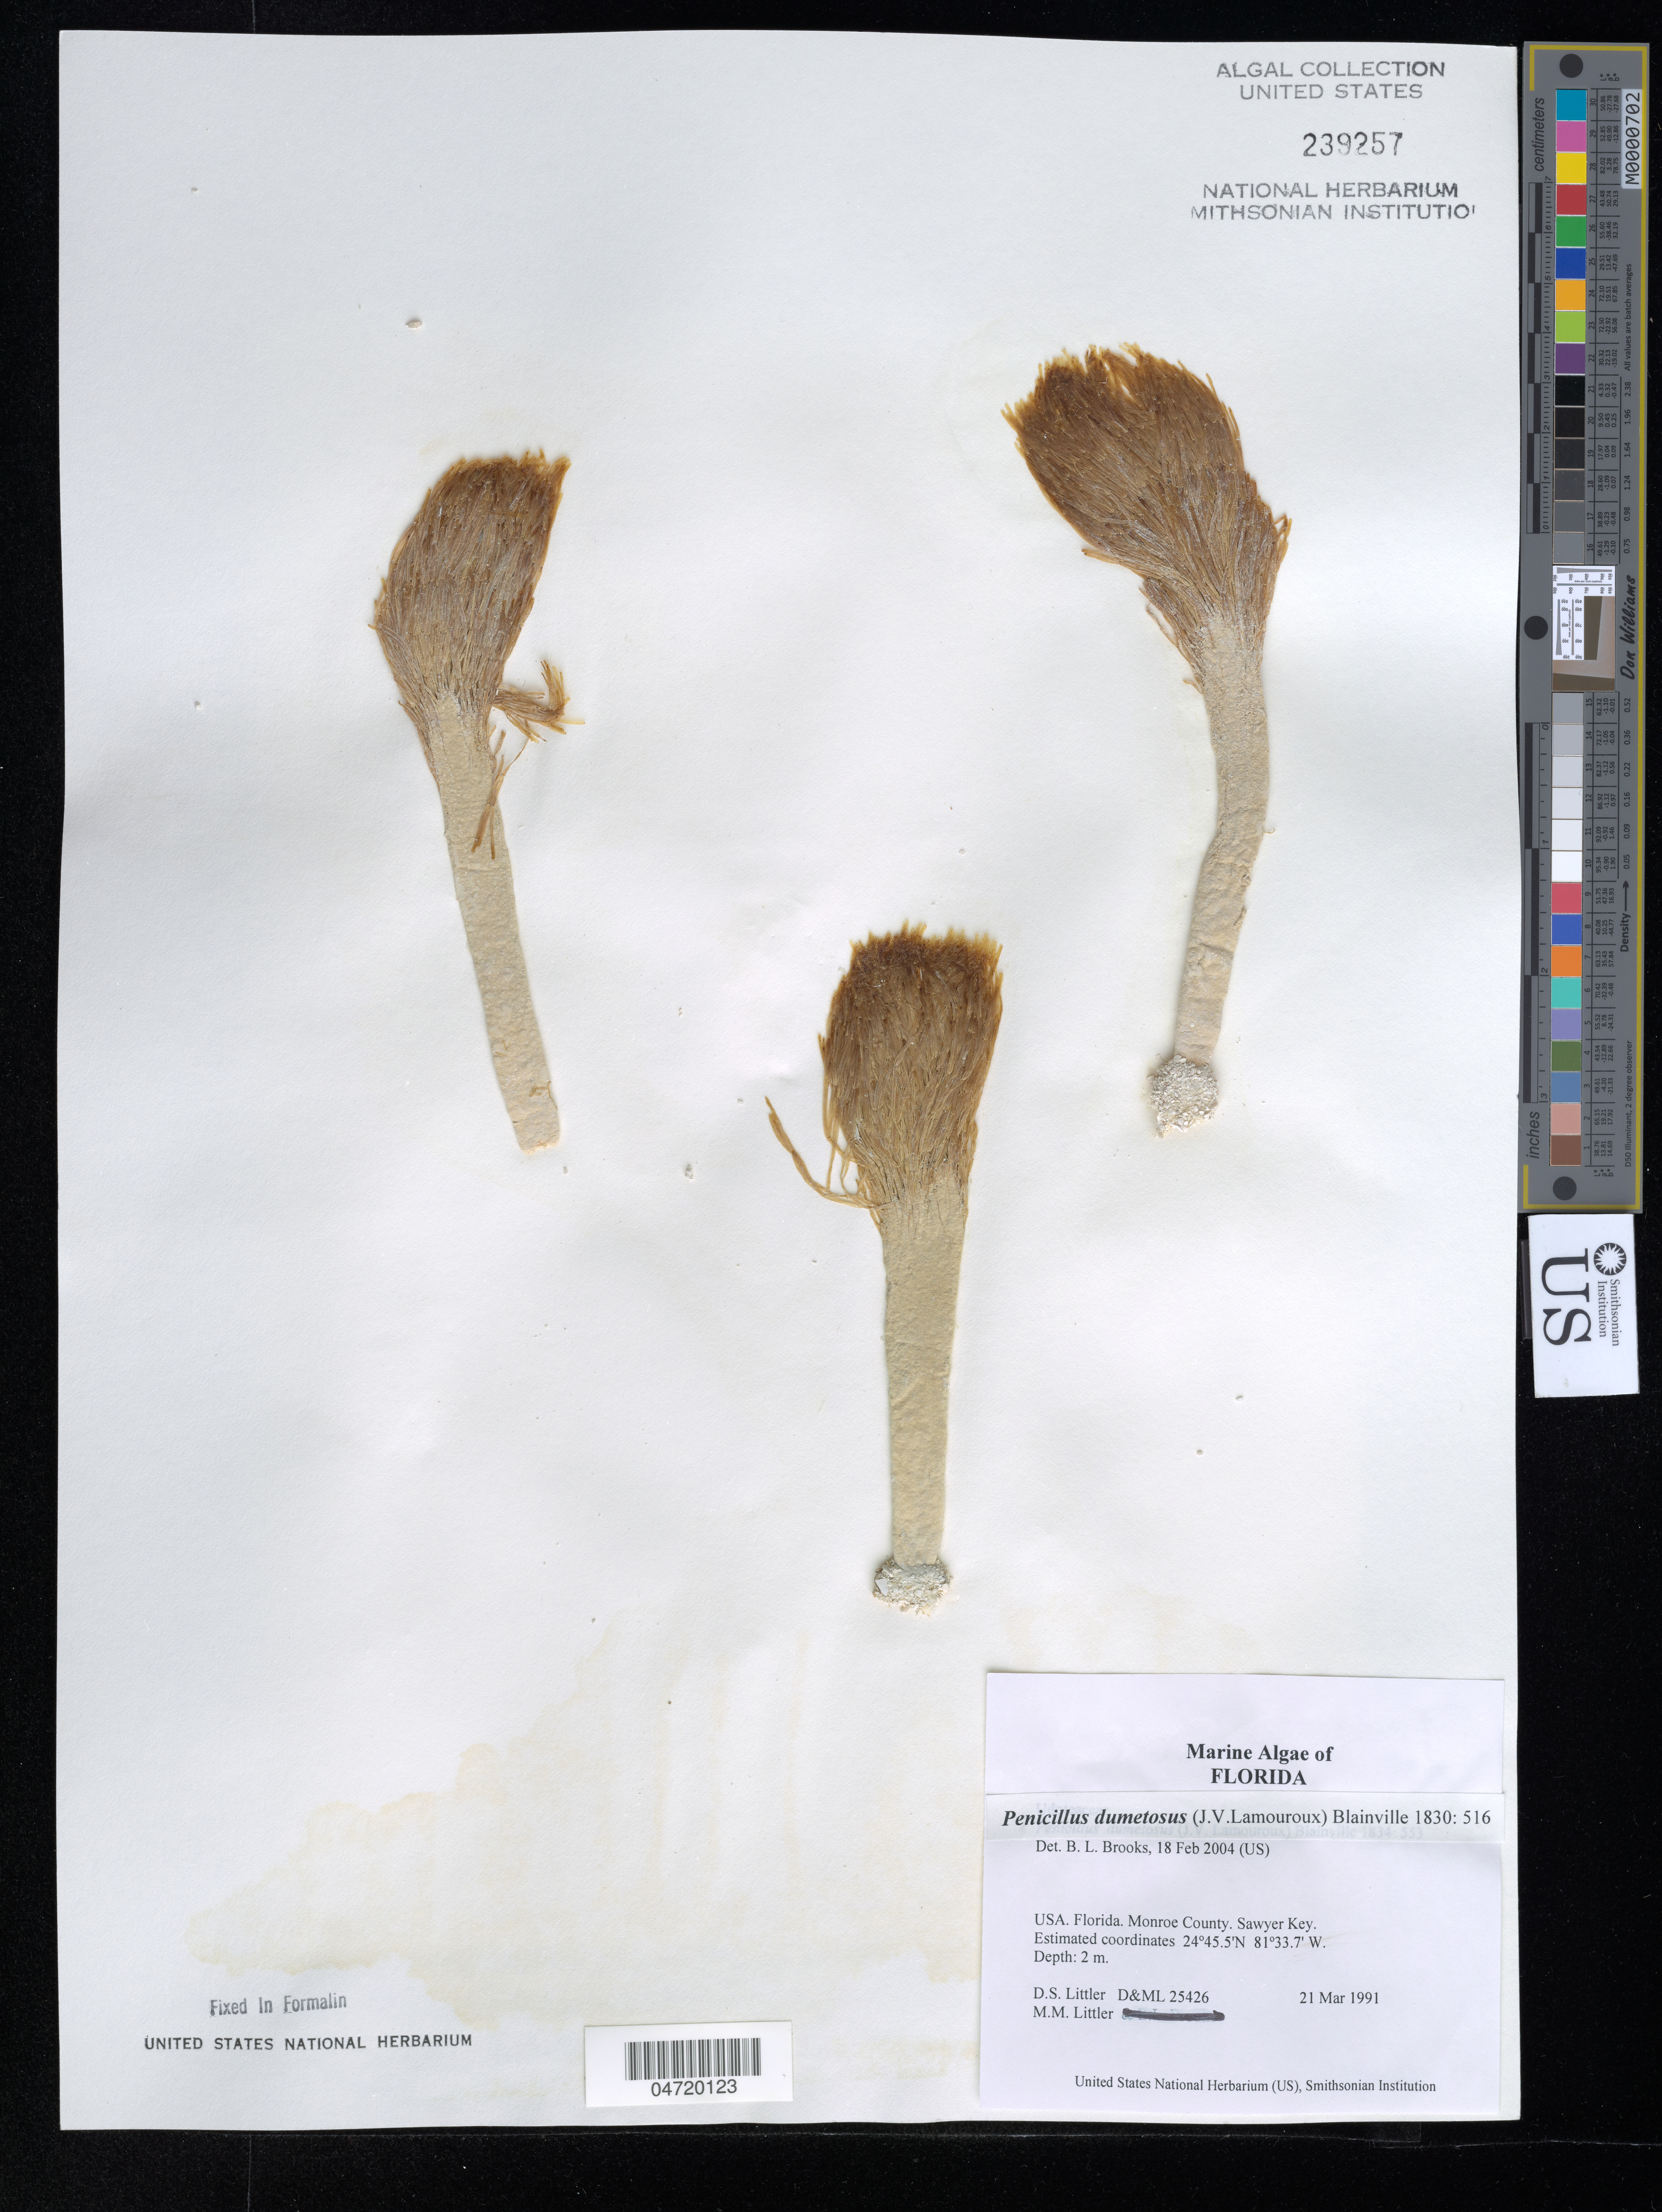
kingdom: Plantae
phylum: Chlorophyta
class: Ulvophyceae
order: Bryopsidales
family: Udoteaceae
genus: Penicillus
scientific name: Penicillus dumetosus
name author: (J.V.Lamouroux) Blainville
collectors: D. S. Littler & M. M. Littler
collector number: D&ML25426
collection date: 1991-03-21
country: United States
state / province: Florida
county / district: Monroe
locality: Monroe County. Sawyer Key.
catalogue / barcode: US 239257